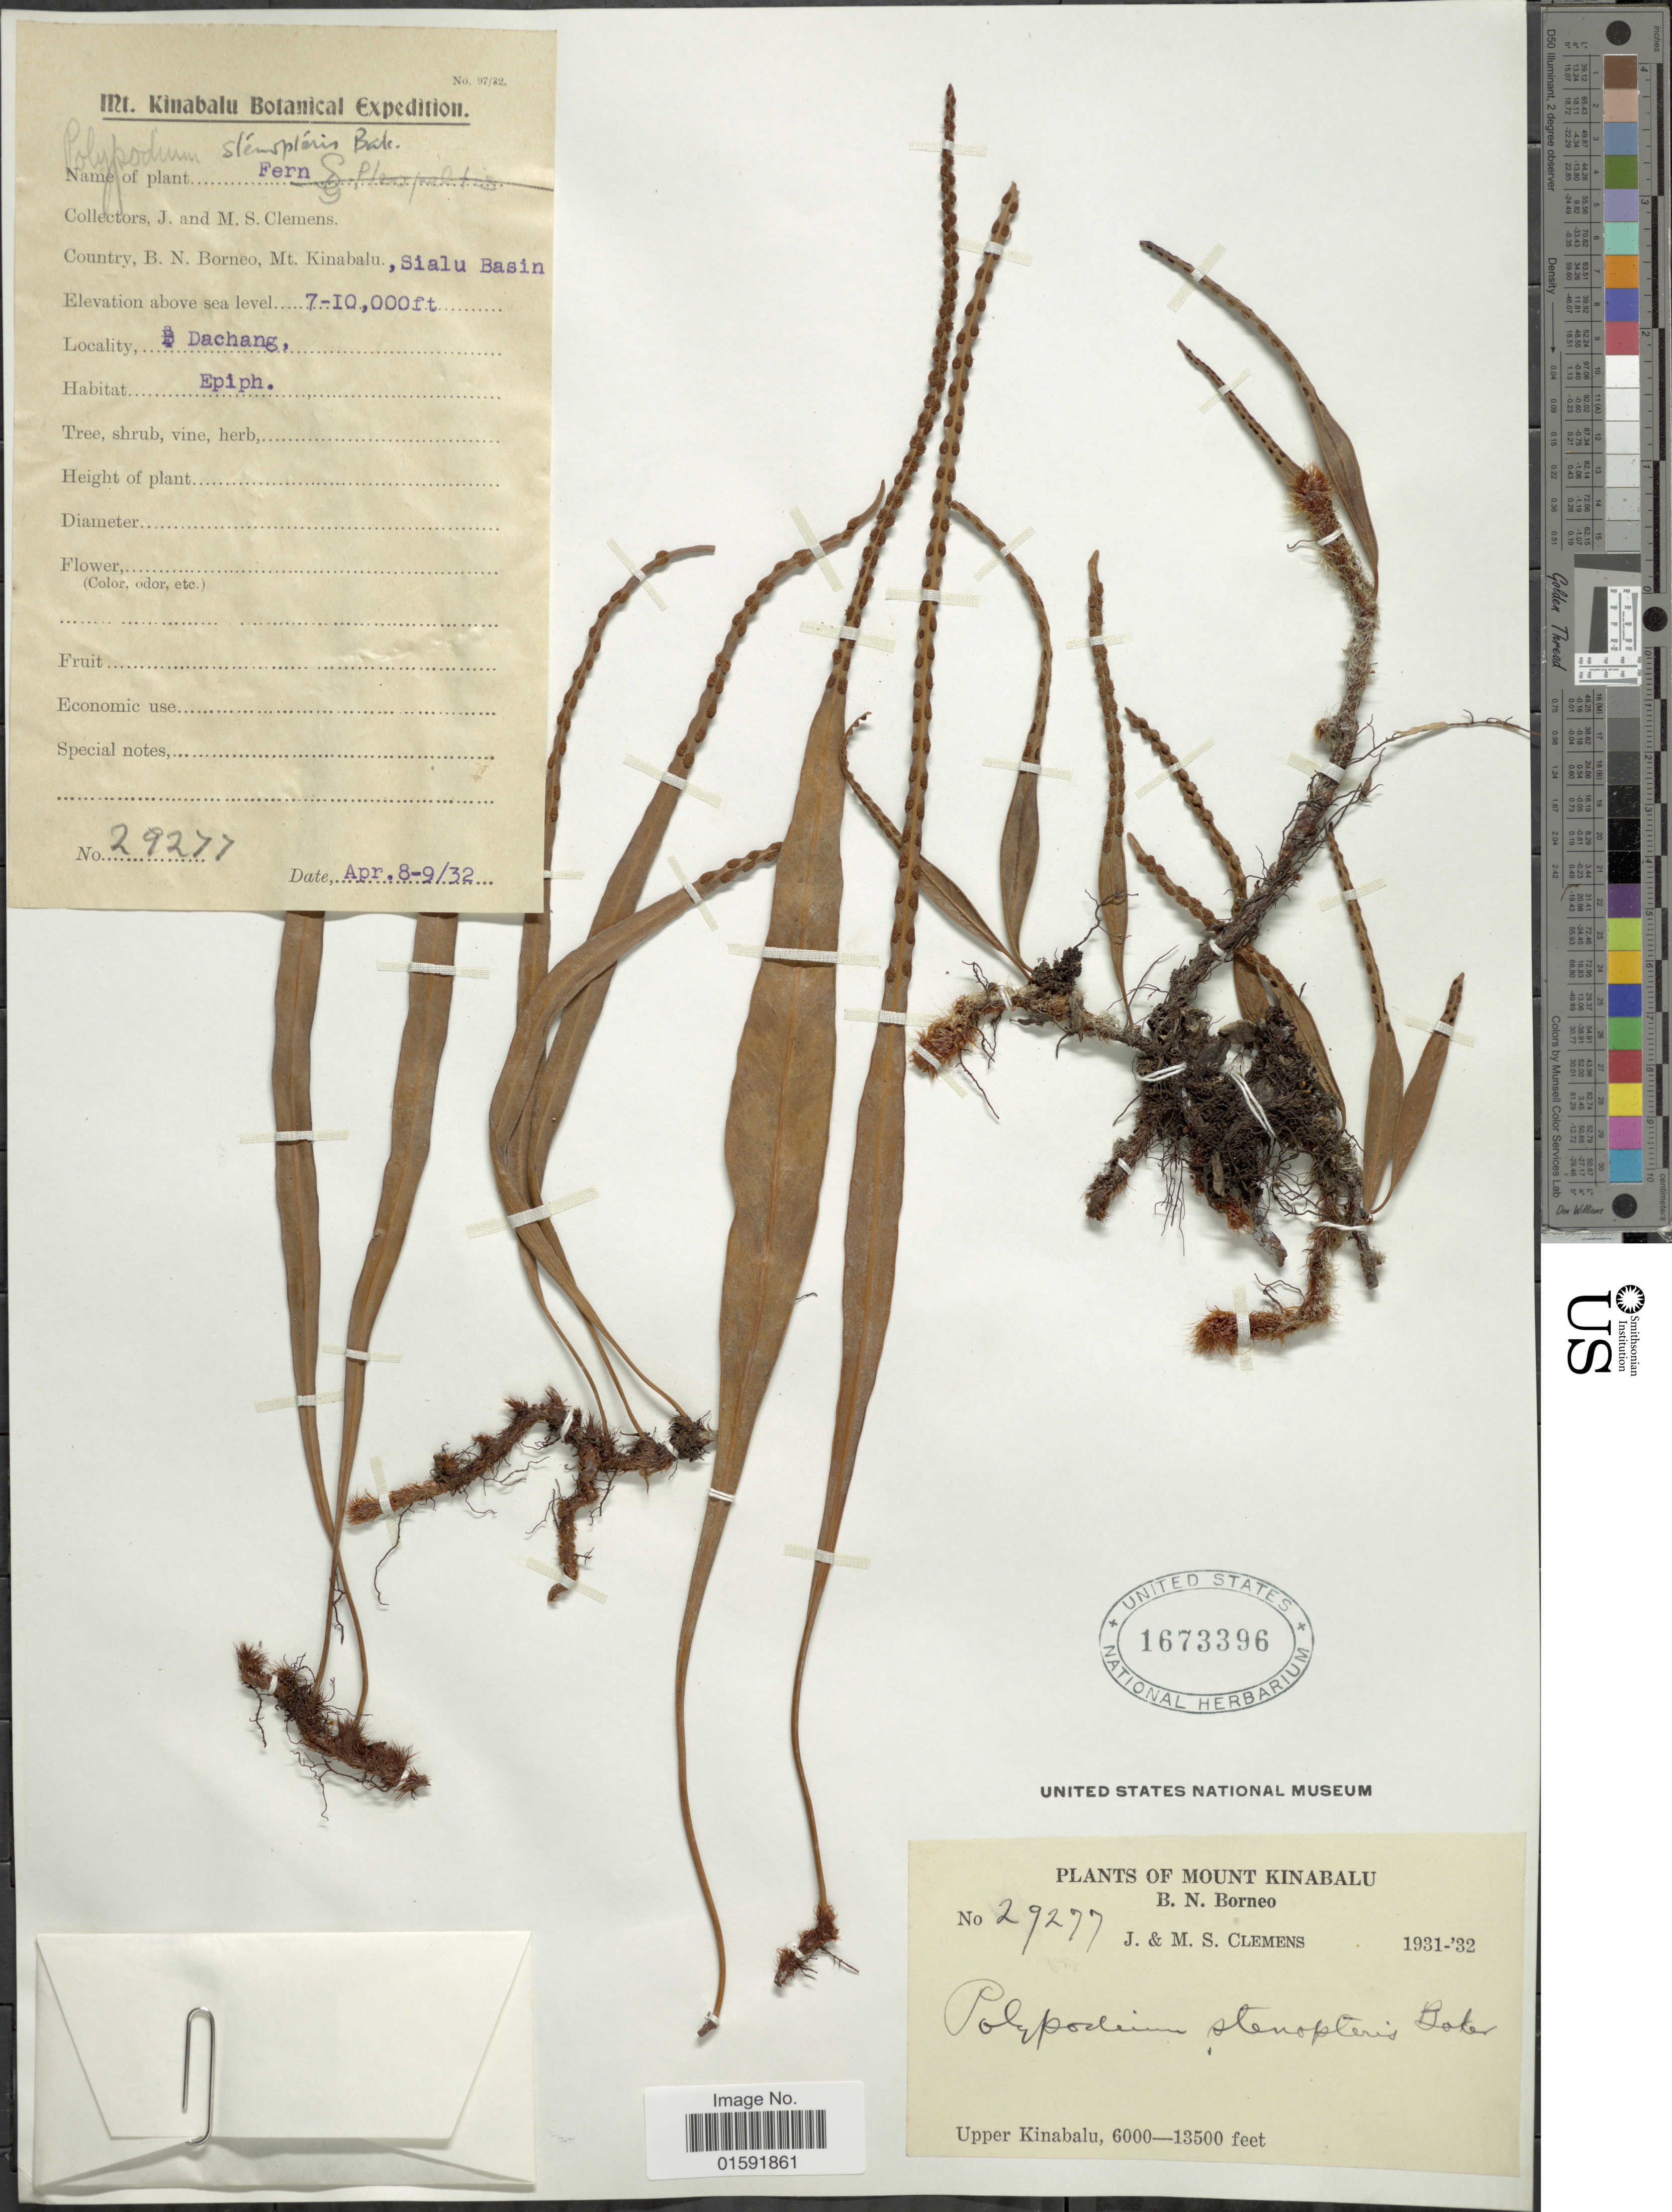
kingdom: Plantae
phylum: Tracheophyta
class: Polypodiopsida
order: Polypodiales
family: Polypodiaceae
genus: Selliguea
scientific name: Selliguea soridens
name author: (Hook.) Hovenkamp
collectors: J. Clemens & M. S. Clemens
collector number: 29277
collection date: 1932-04-08/1932-04-09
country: Malaysia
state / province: Sabah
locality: Mount Kinabalu, B.N. Borneo, Sialu Basin, Dachang, Upper Kinabalu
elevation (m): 2134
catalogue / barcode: US 1673396